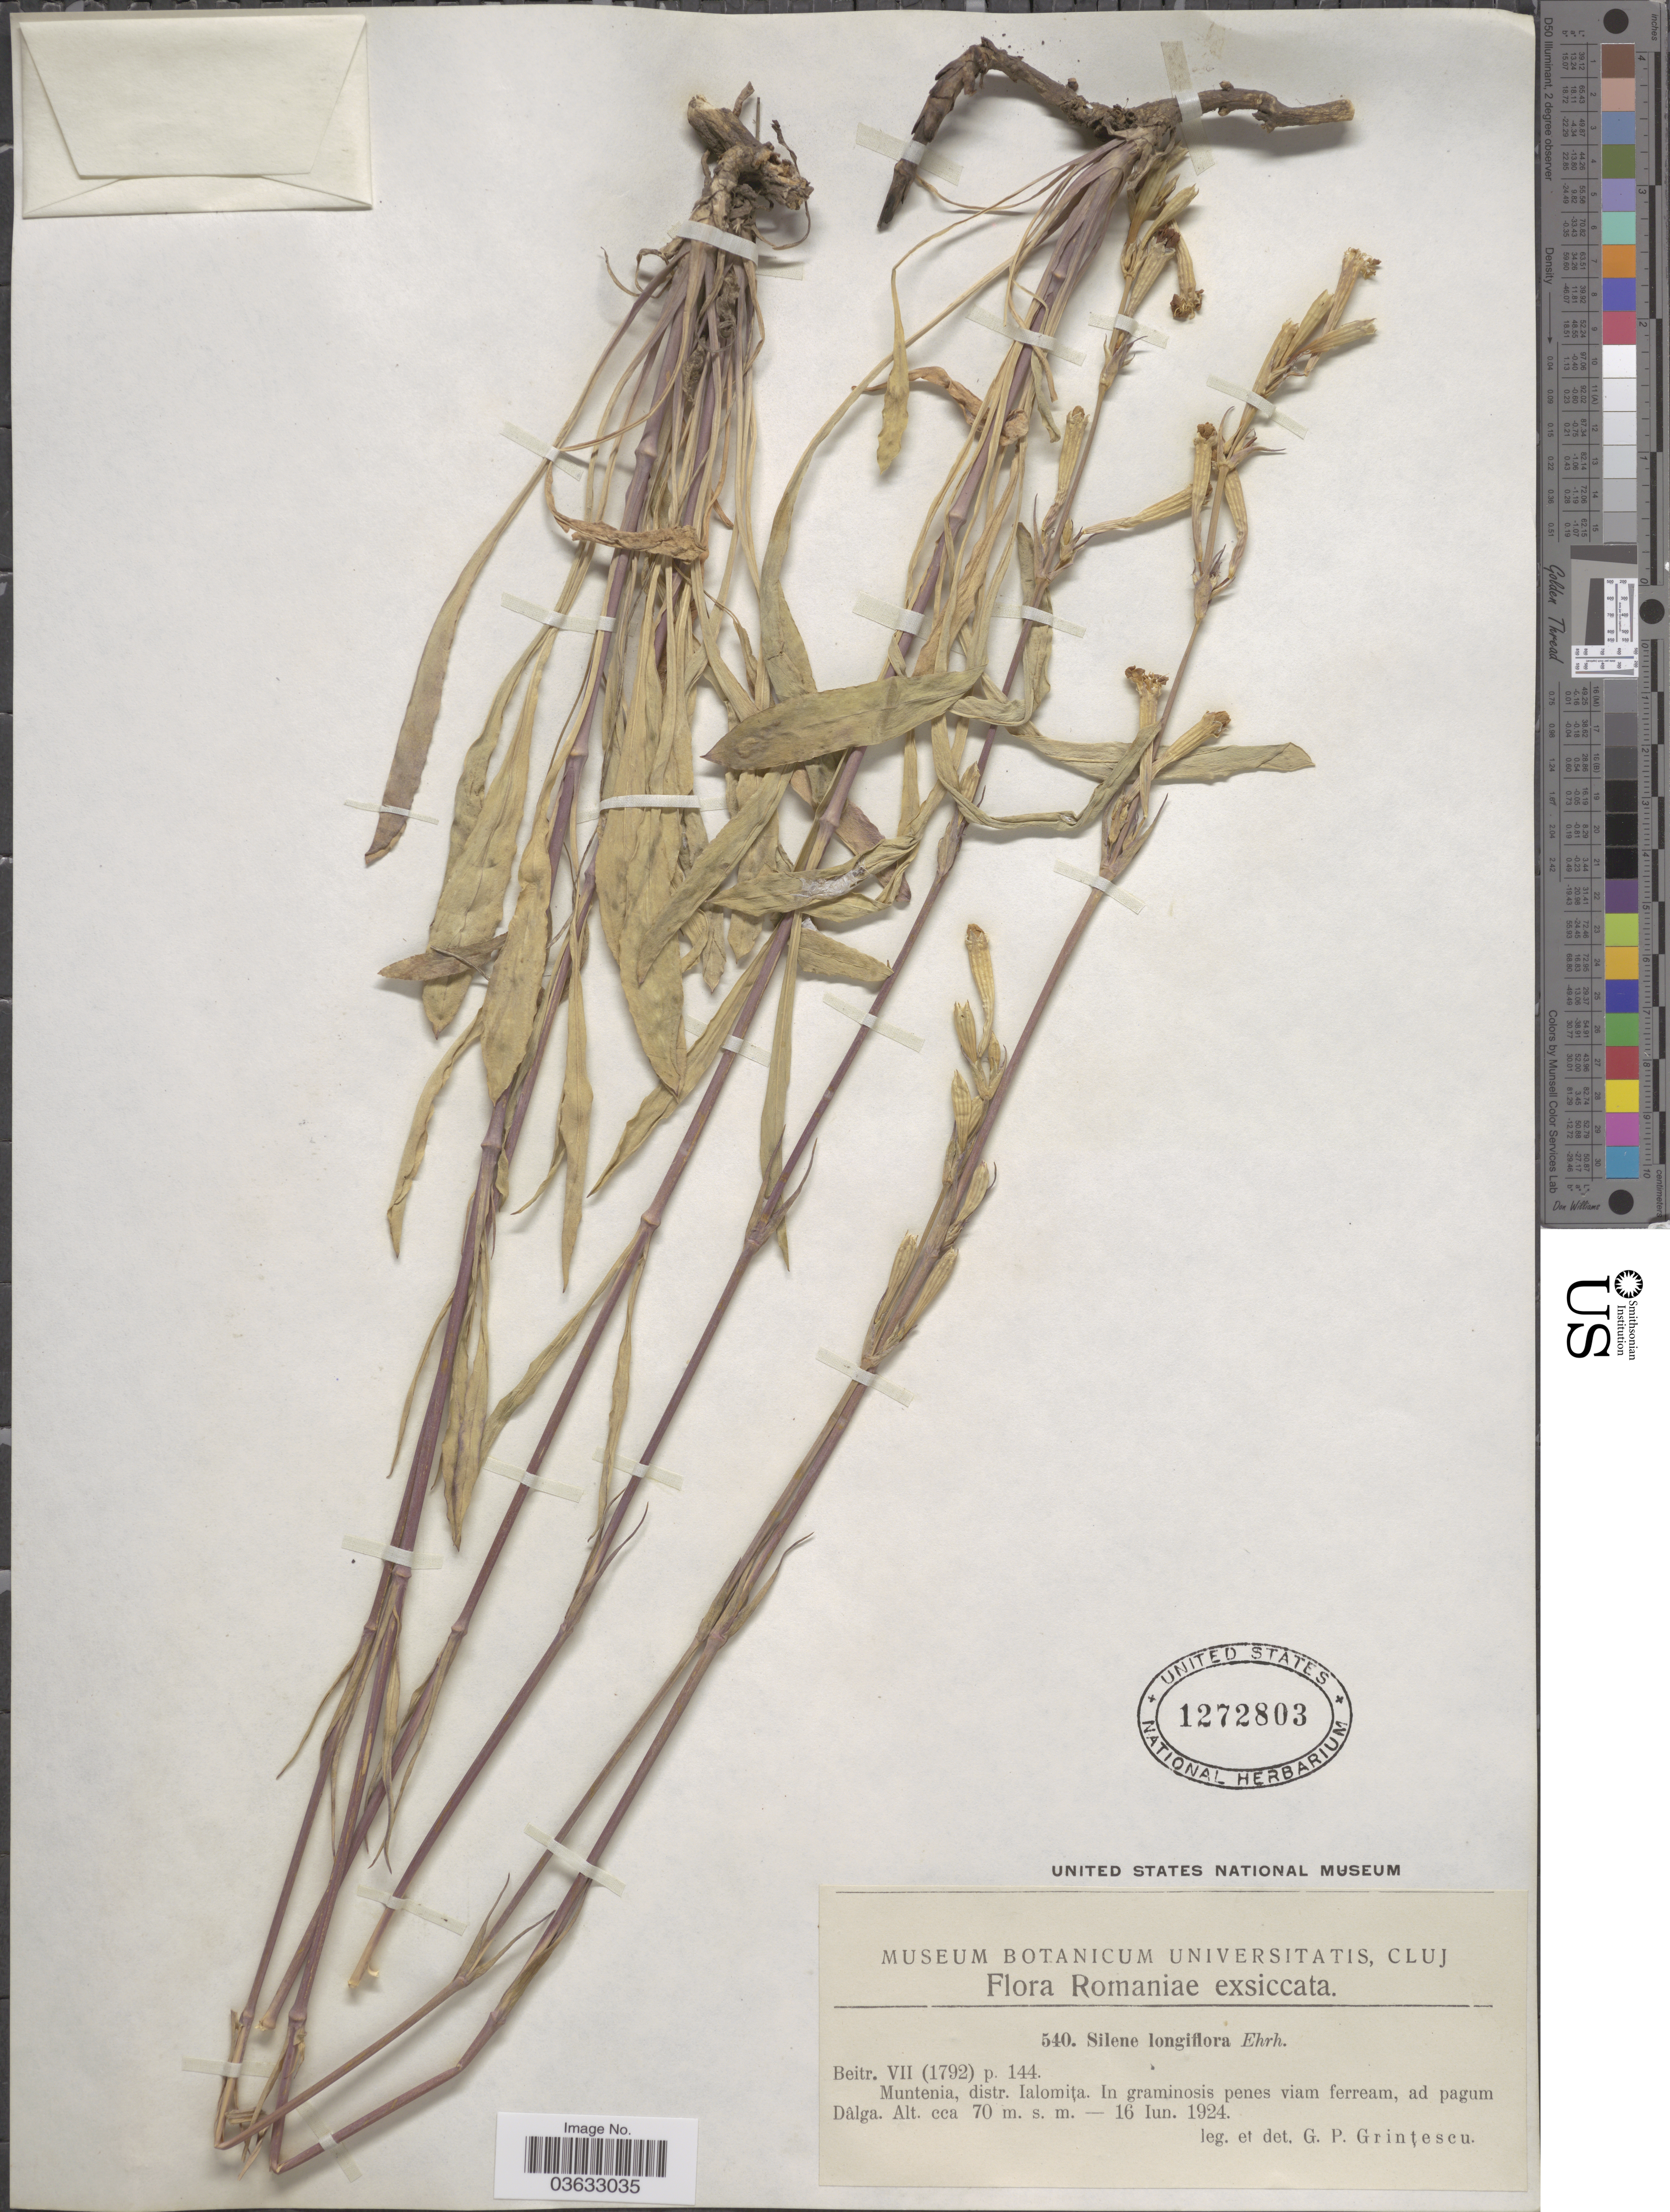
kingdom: Plantae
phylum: Tracheophyta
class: Magnoliopsida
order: Caryophyllales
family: Caryophyllaceae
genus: Silene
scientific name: Silene densiflora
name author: (Dusén) Bocquet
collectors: G. Grintescu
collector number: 540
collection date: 1924-06-16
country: Romania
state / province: Ialomita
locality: Muntenia, distr. Ialomita. In graminosis penes viam ferream, ad pagum Dâlga.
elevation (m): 70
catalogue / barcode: US 1272803